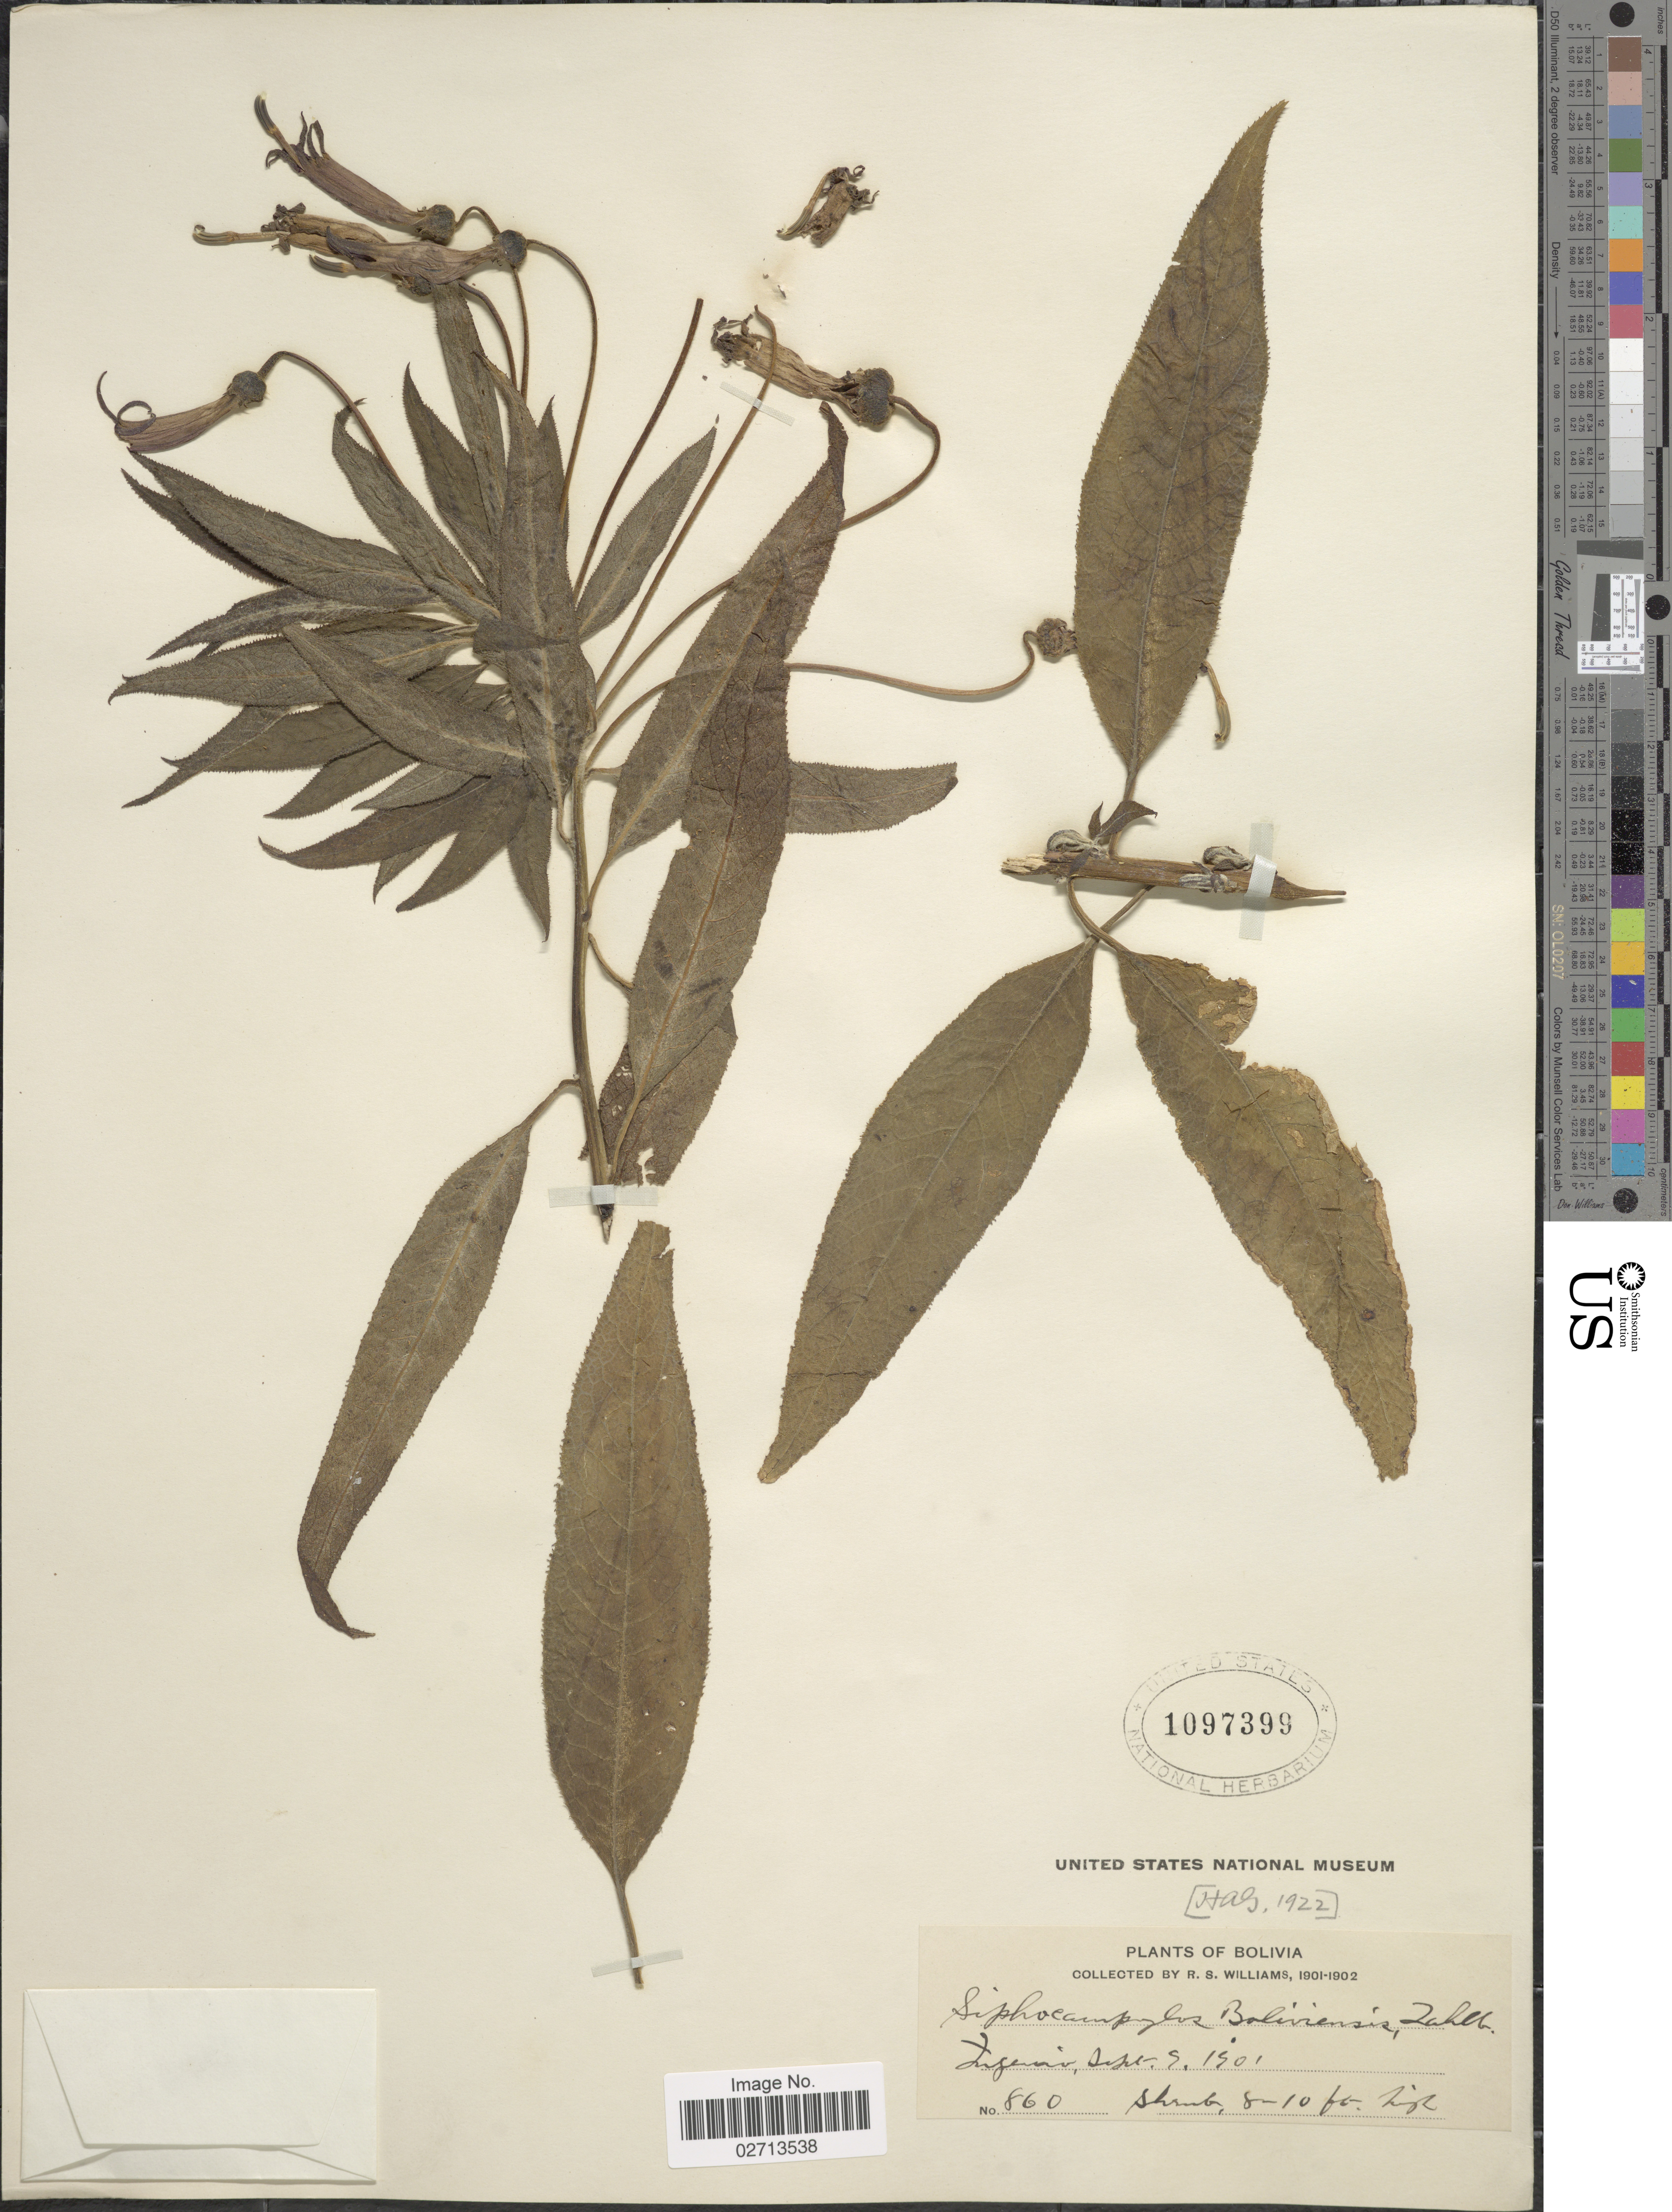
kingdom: Plantae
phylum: Tracheophyta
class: Magnoliopsida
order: Asterales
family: Campanulaceae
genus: Siphocampylus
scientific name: Siphocampylus boliviensis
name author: Zahlbr.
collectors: R. S. Williams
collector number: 860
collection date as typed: Sep. 9, 1901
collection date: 1901-09-09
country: Bolivia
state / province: La Páz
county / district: Larecaja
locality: Ingenio (near Yani)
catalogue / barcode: US 1097399